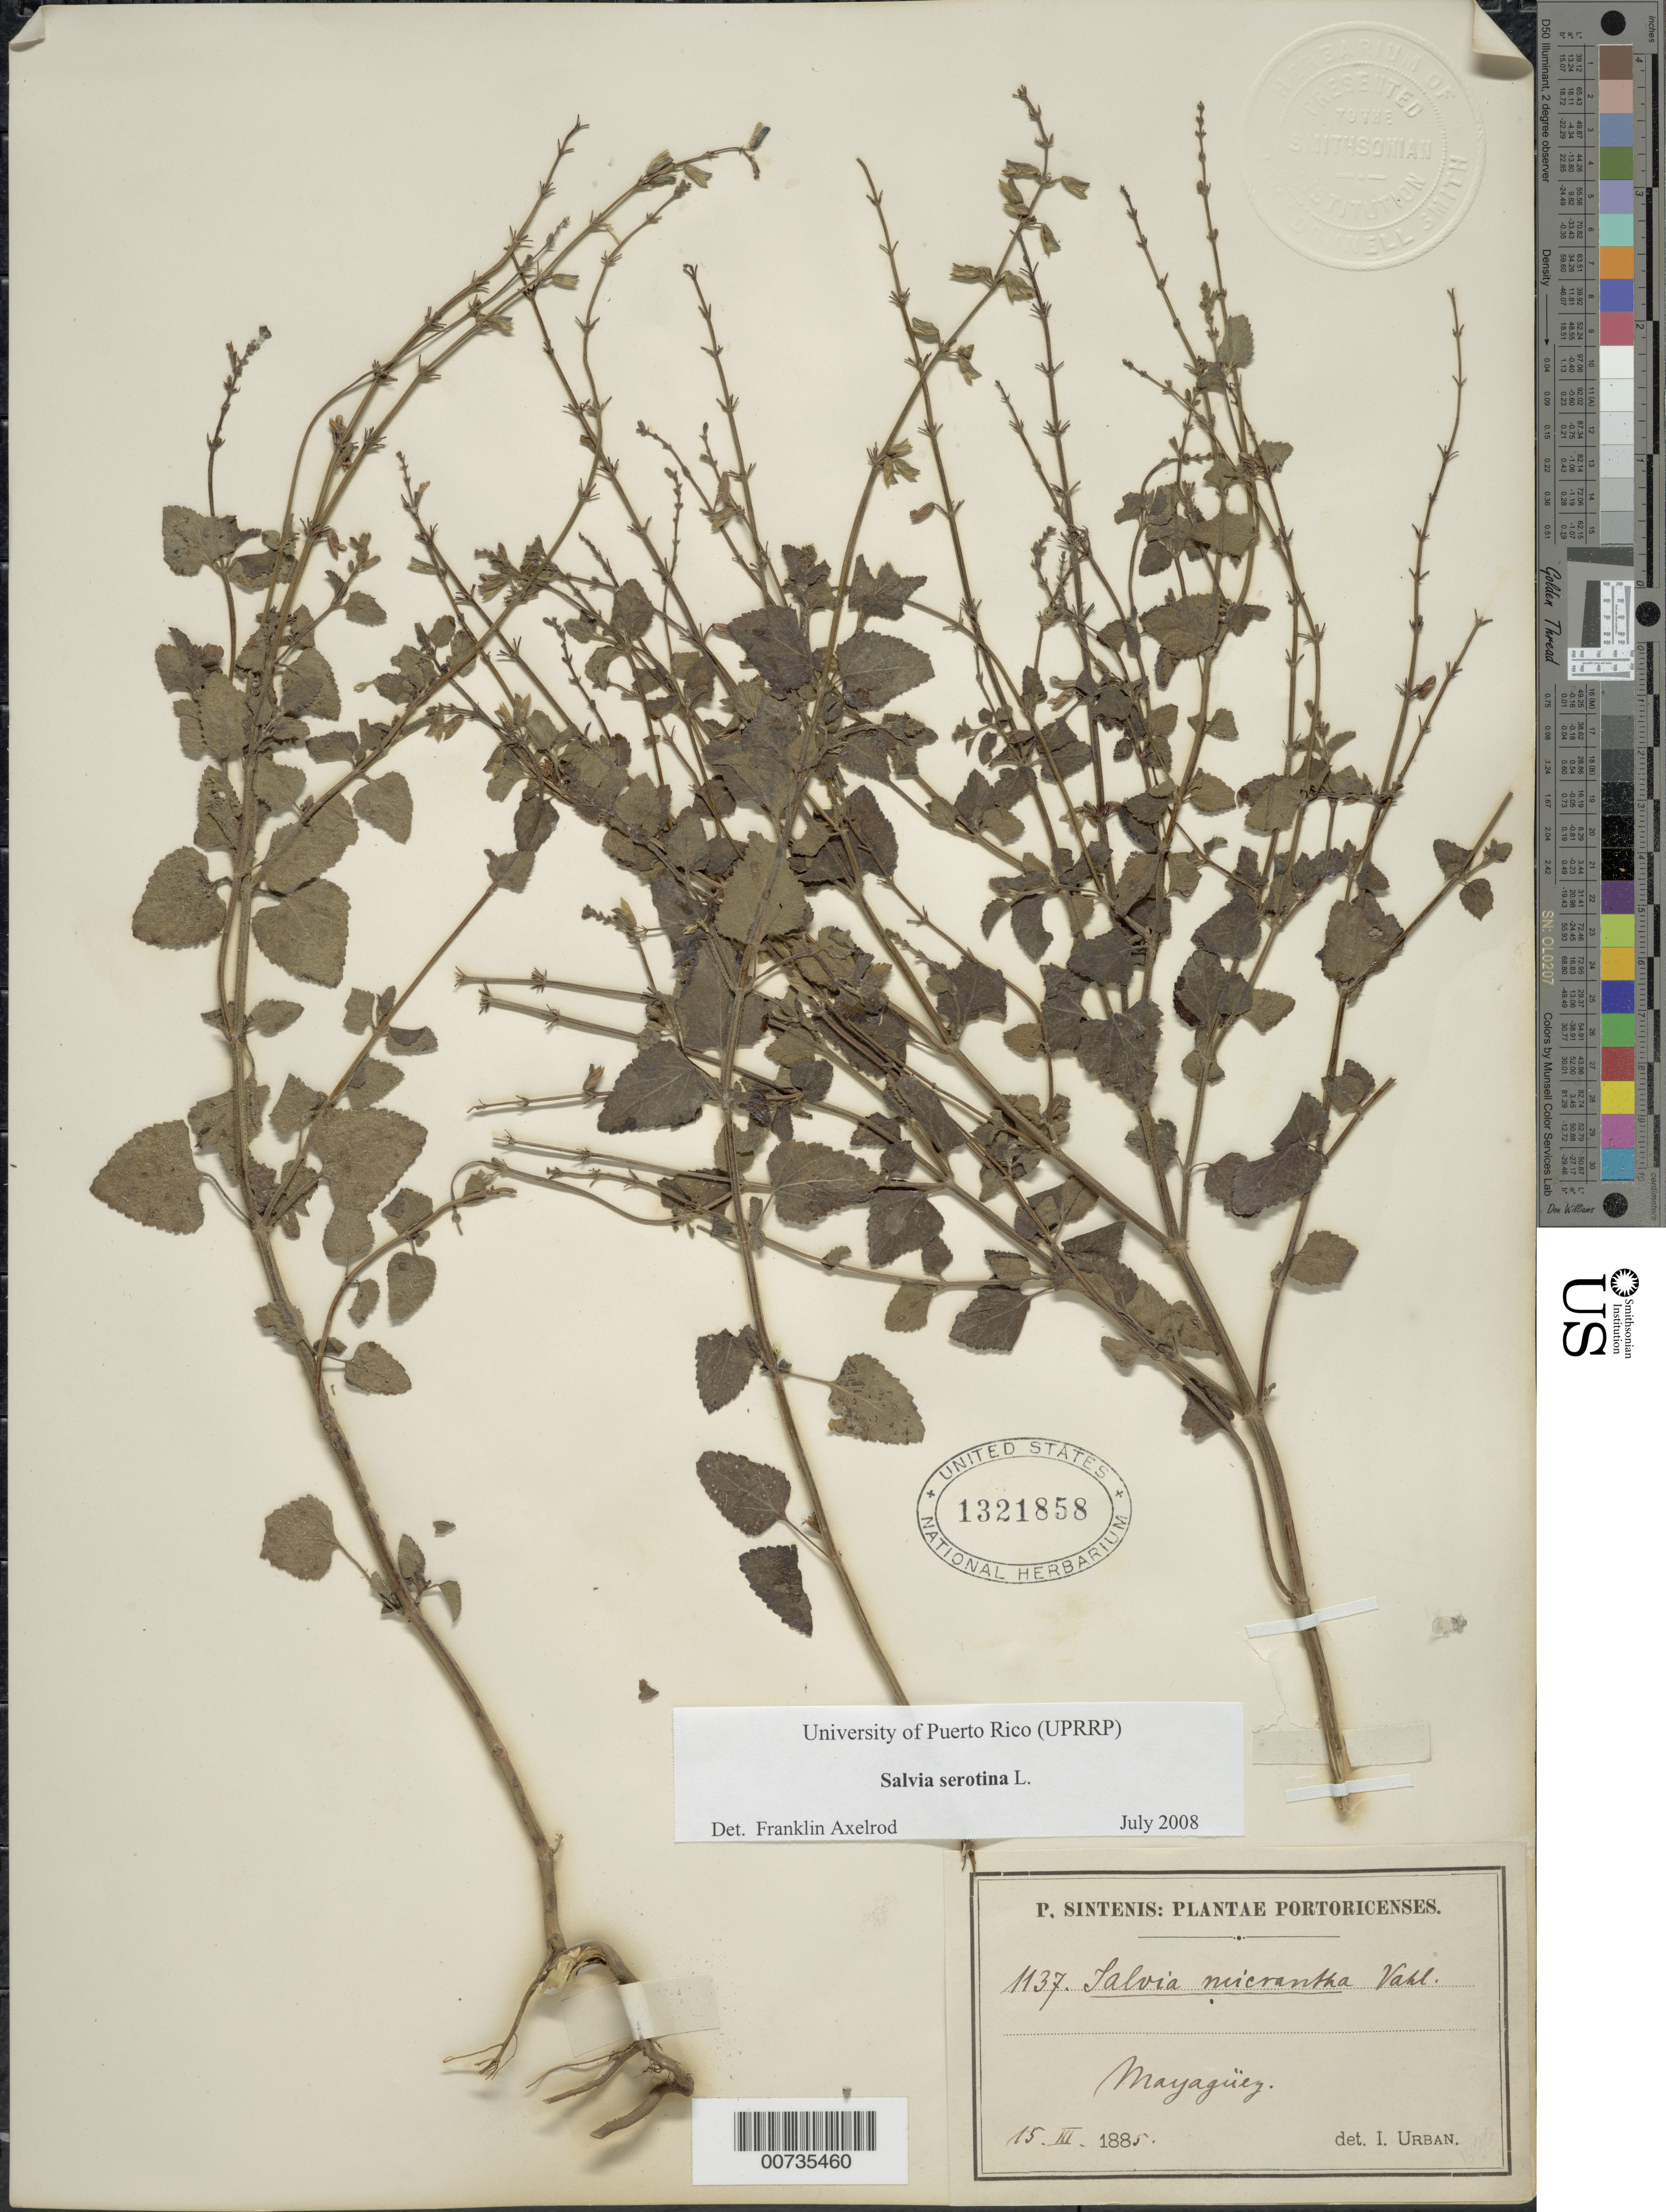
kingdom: Plantae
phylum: Tracheophyta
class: Magnoliopsida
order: Lamiales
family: Lamiaceae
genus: Salvia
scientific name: Salvia micrantha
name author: Vahl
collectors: P. Sintenis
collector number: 1137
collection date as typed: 15 Nov 1885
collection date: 1885-11-15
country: Puerto Rico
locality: Mayagüez.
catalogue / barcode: US 1321858